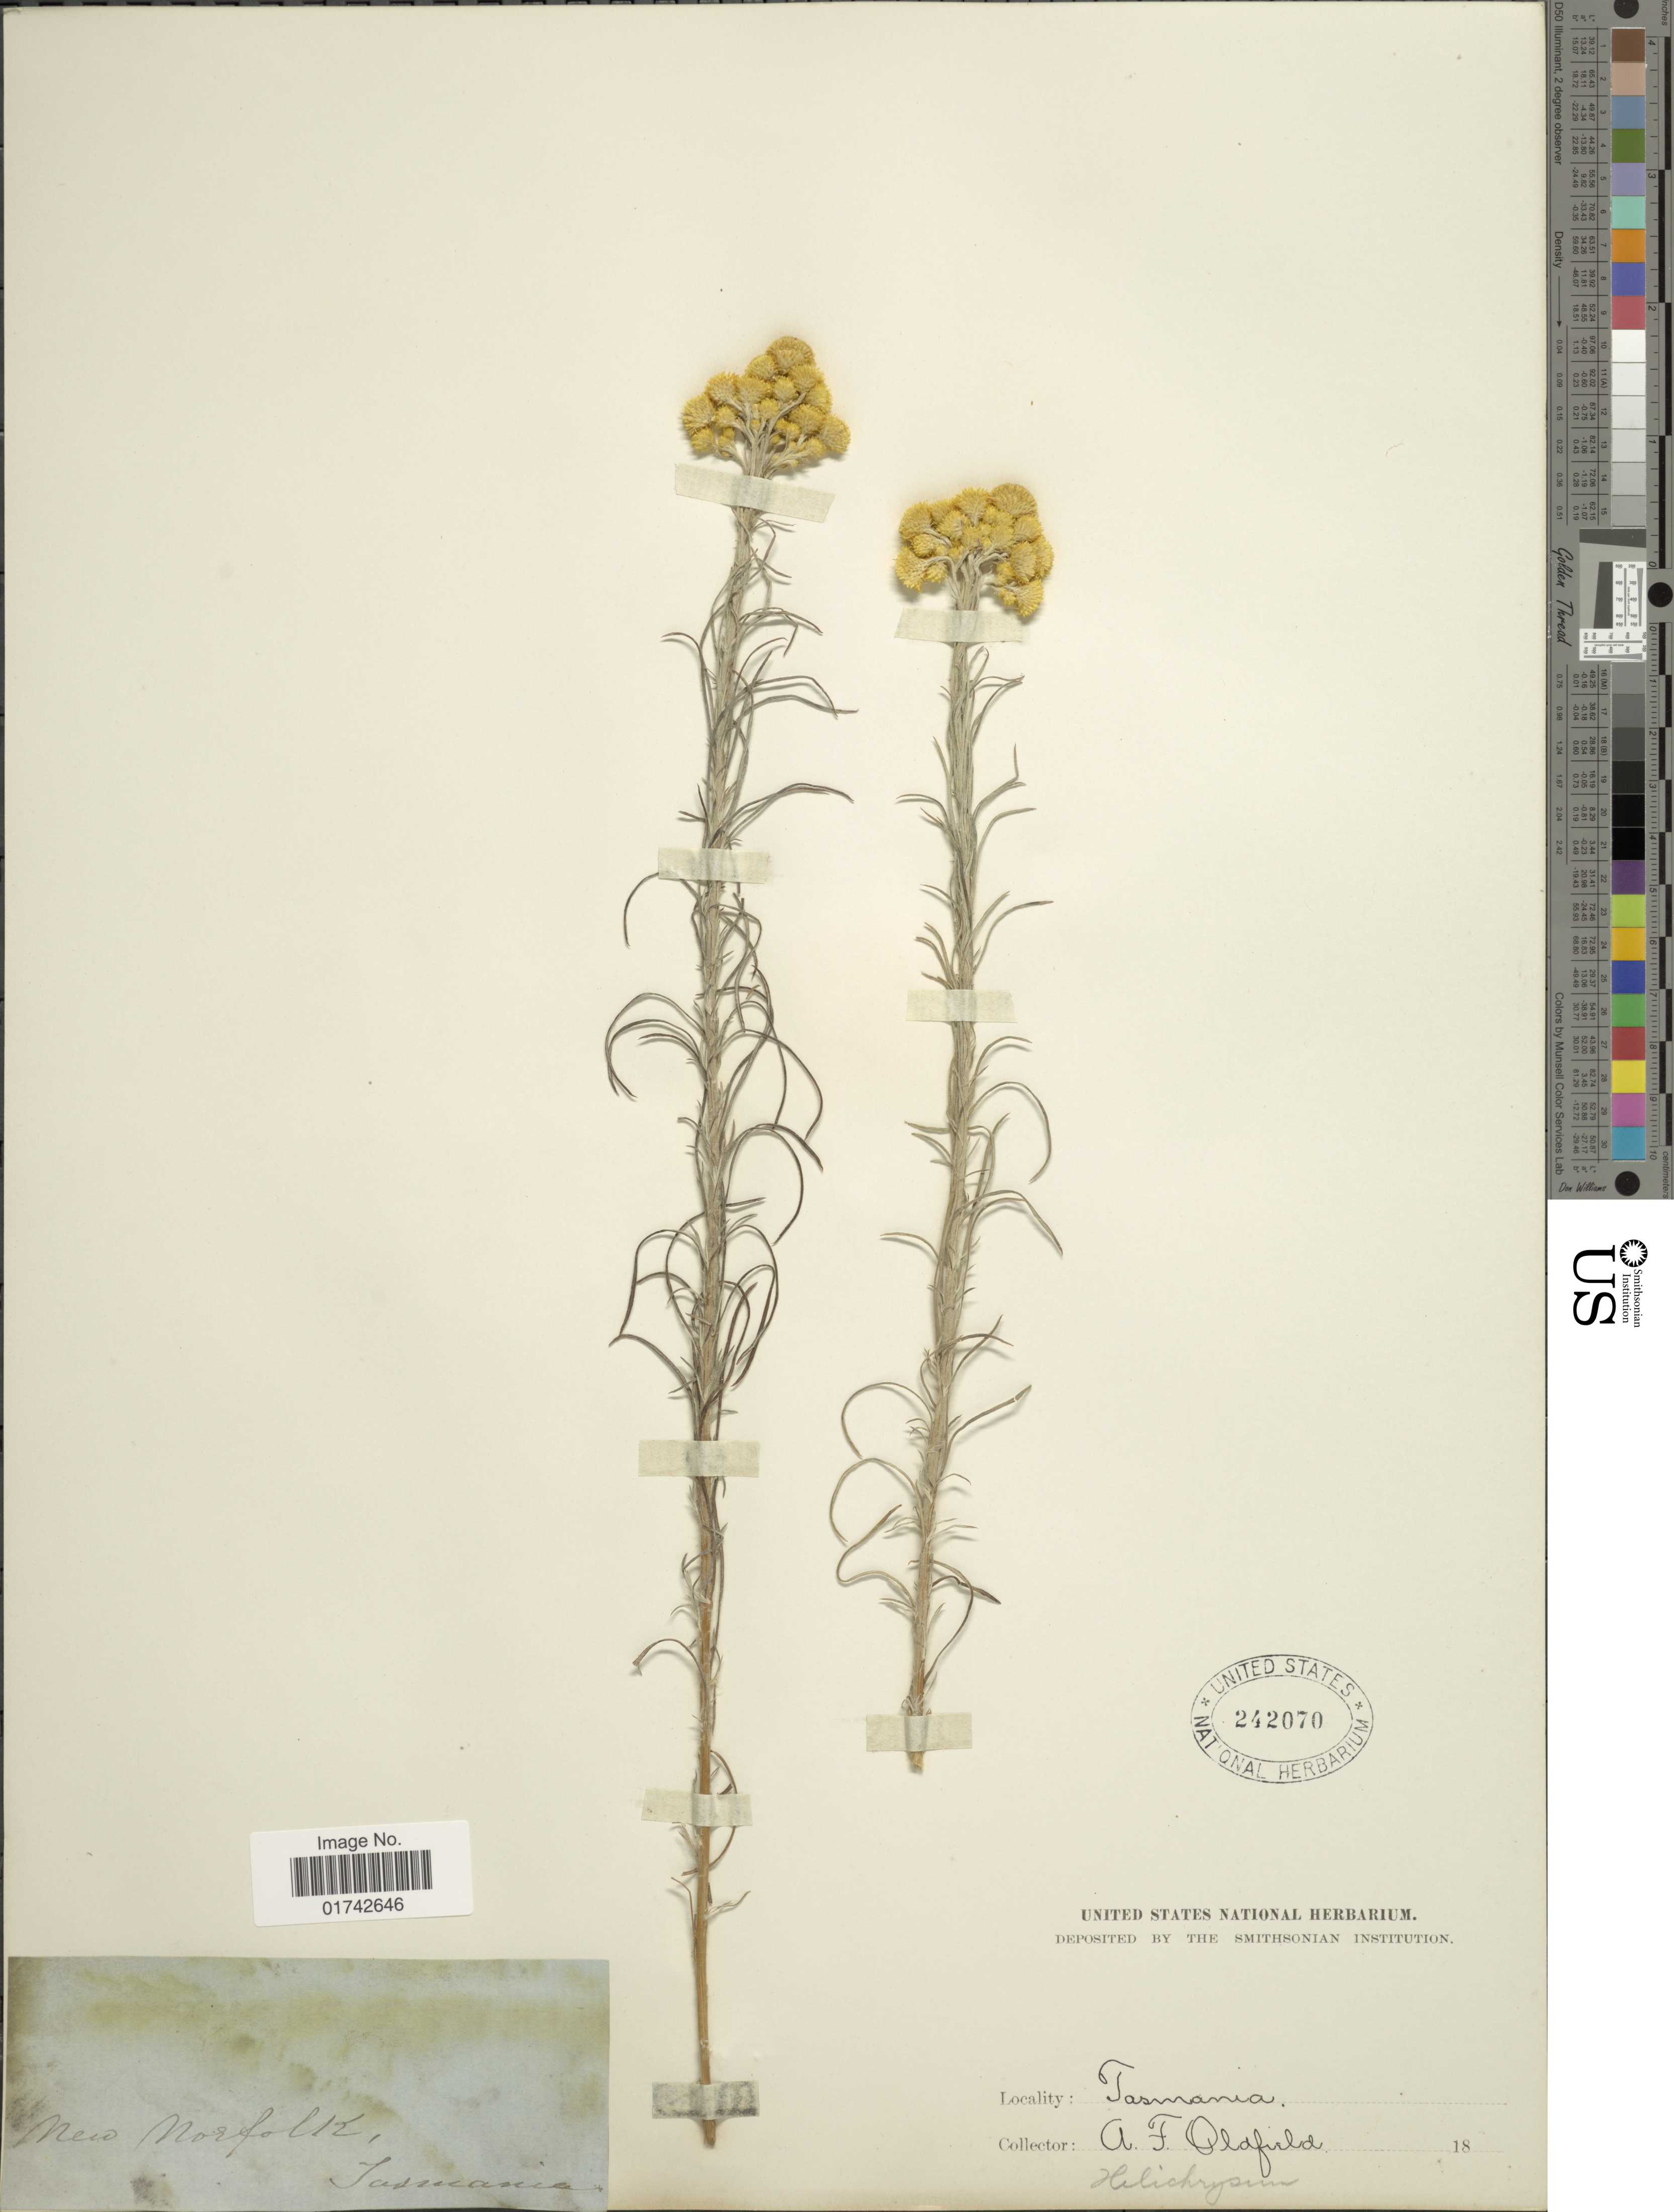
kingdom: Plantae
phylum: Tracheophyta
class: Magnoliopsida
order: Asterales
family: Asteraceae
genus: Helichrysum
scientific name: Helichrysum sp.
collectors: A. Oldfield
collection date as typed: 18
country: Australia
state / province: Tasmania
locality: New Norfolk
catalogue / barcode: US 242070